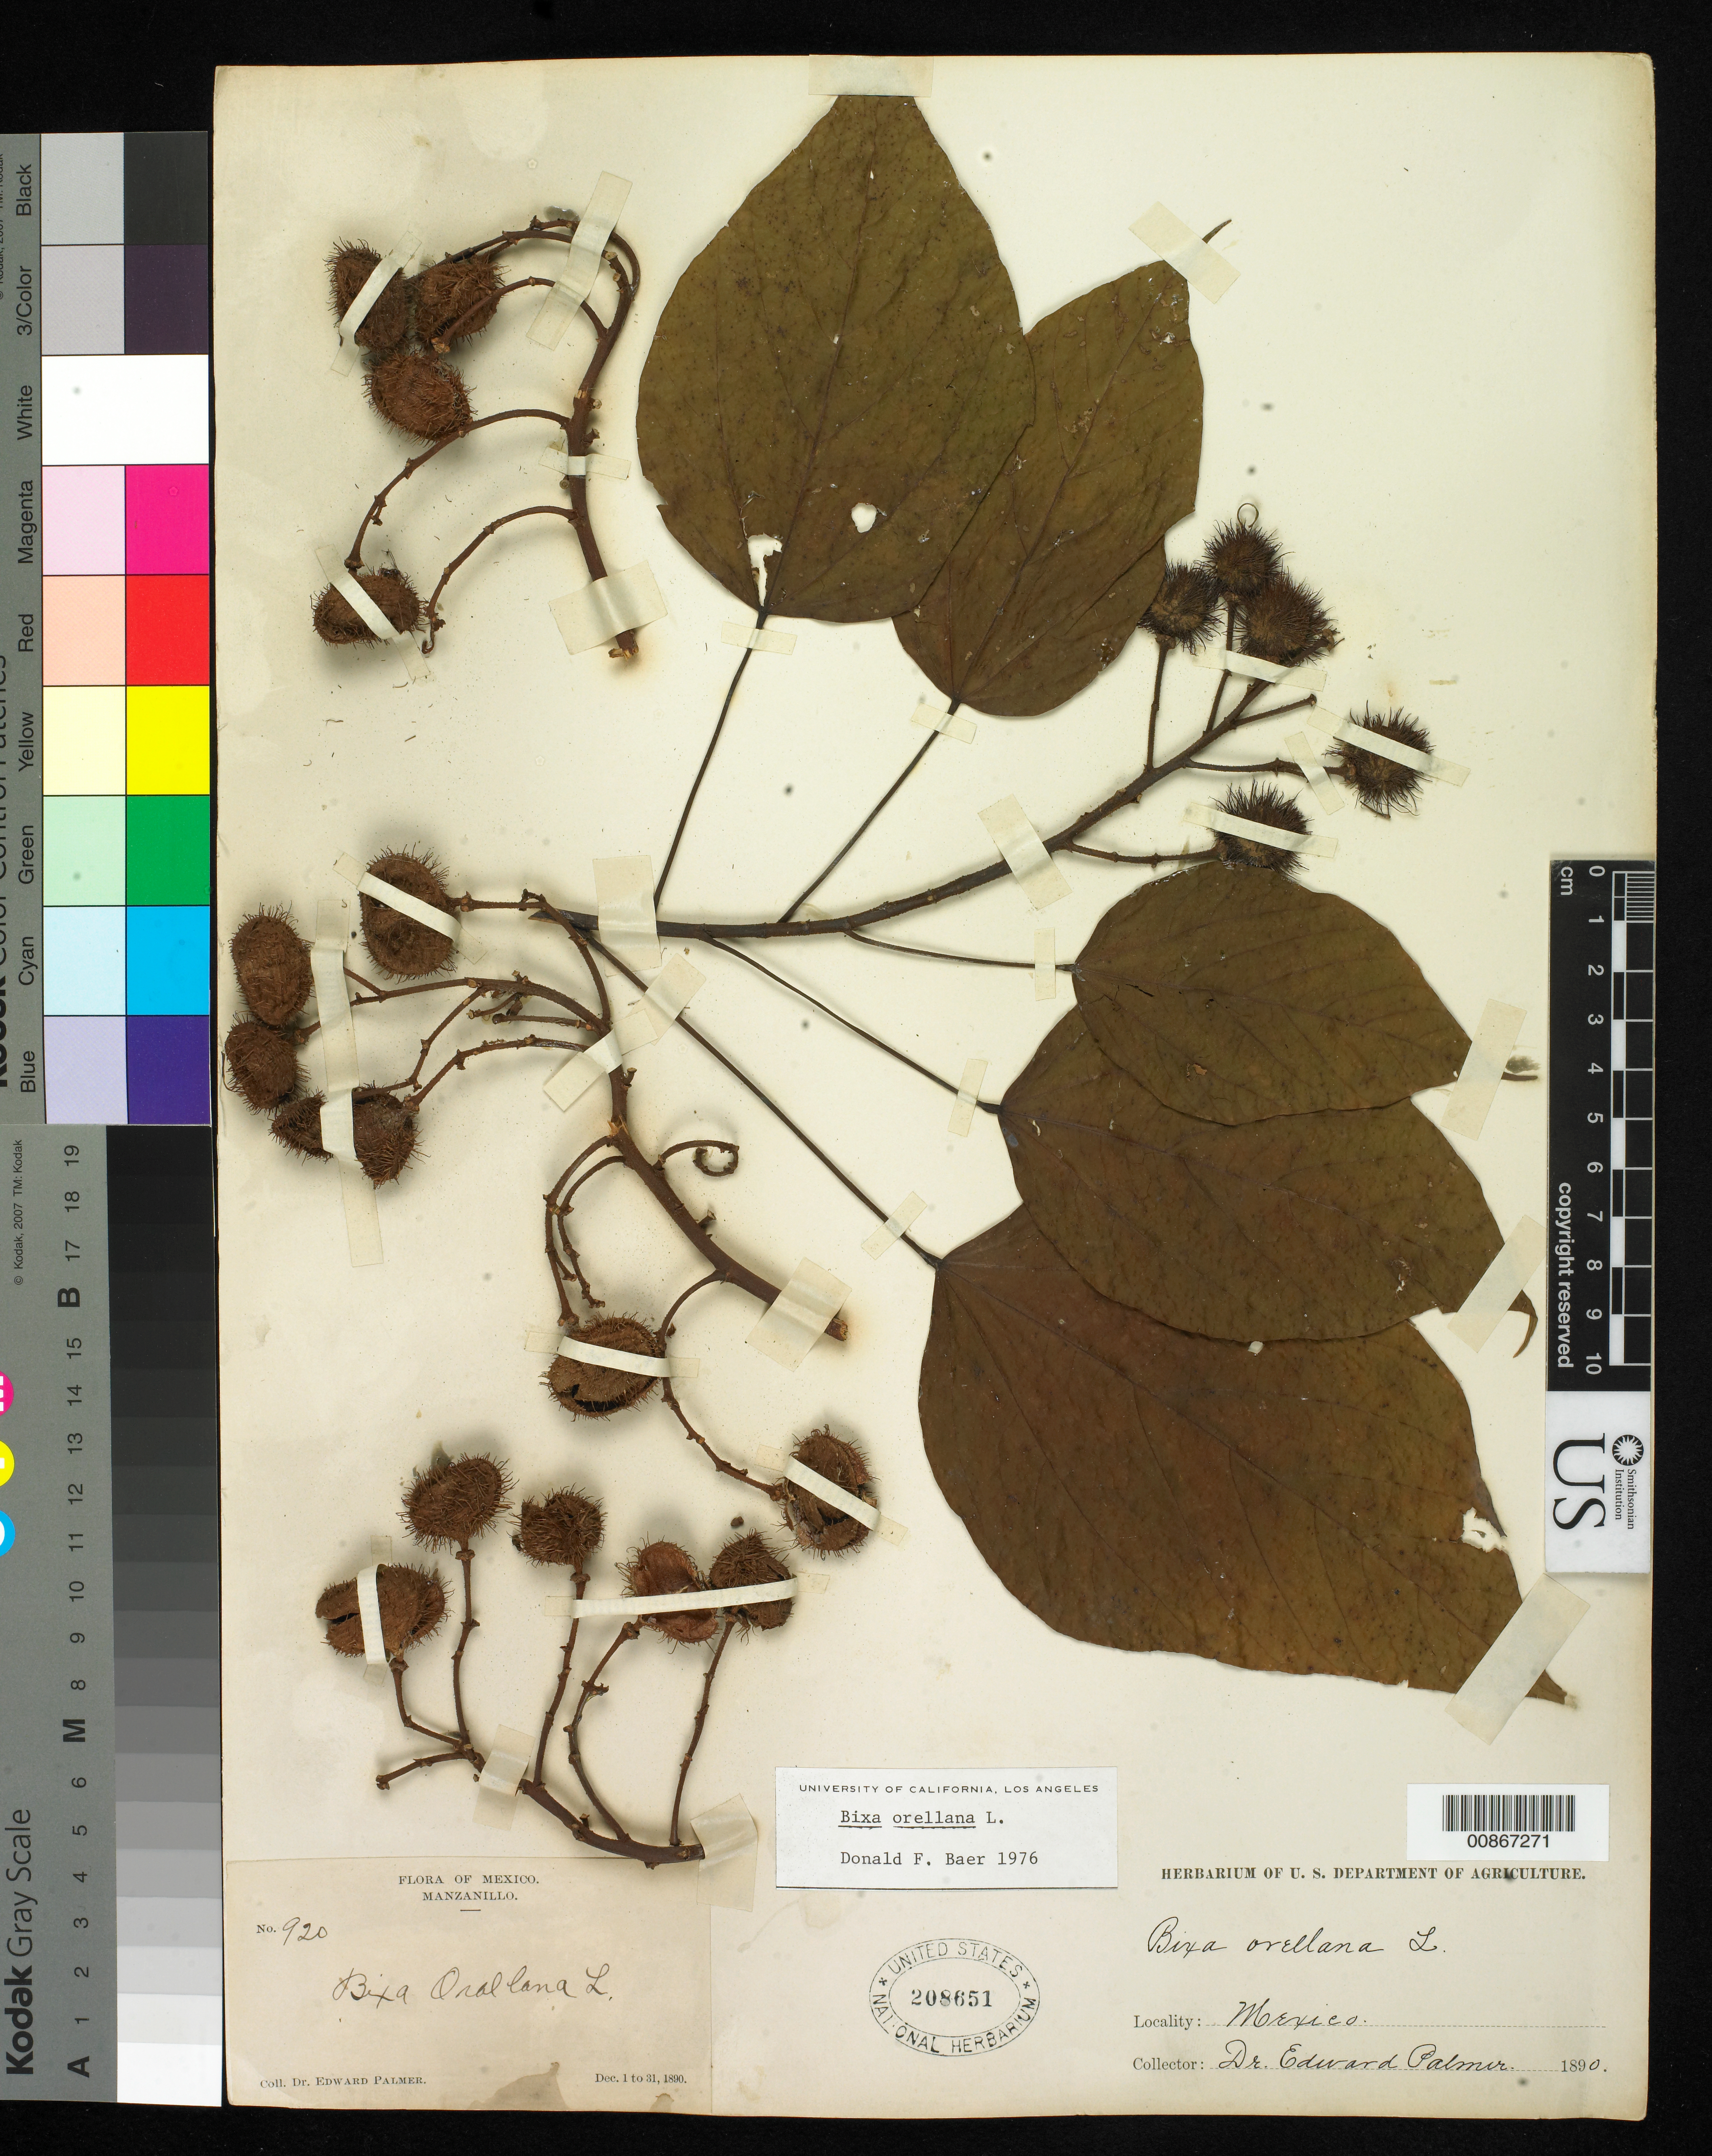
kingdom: Plantae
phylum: Tracheophyta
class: Magnoliopsida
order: Malvales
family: Bixaceae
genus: Bixa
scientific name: Bixa orellana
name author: L.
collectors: E. Palmer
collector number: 920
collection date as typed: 01 Dec 1890 to 31 Dec 1890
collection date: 1890-12-01/1890-12-31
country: Mexico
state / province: Colima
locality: Manzanillo, Colima.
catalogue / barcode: US 208651